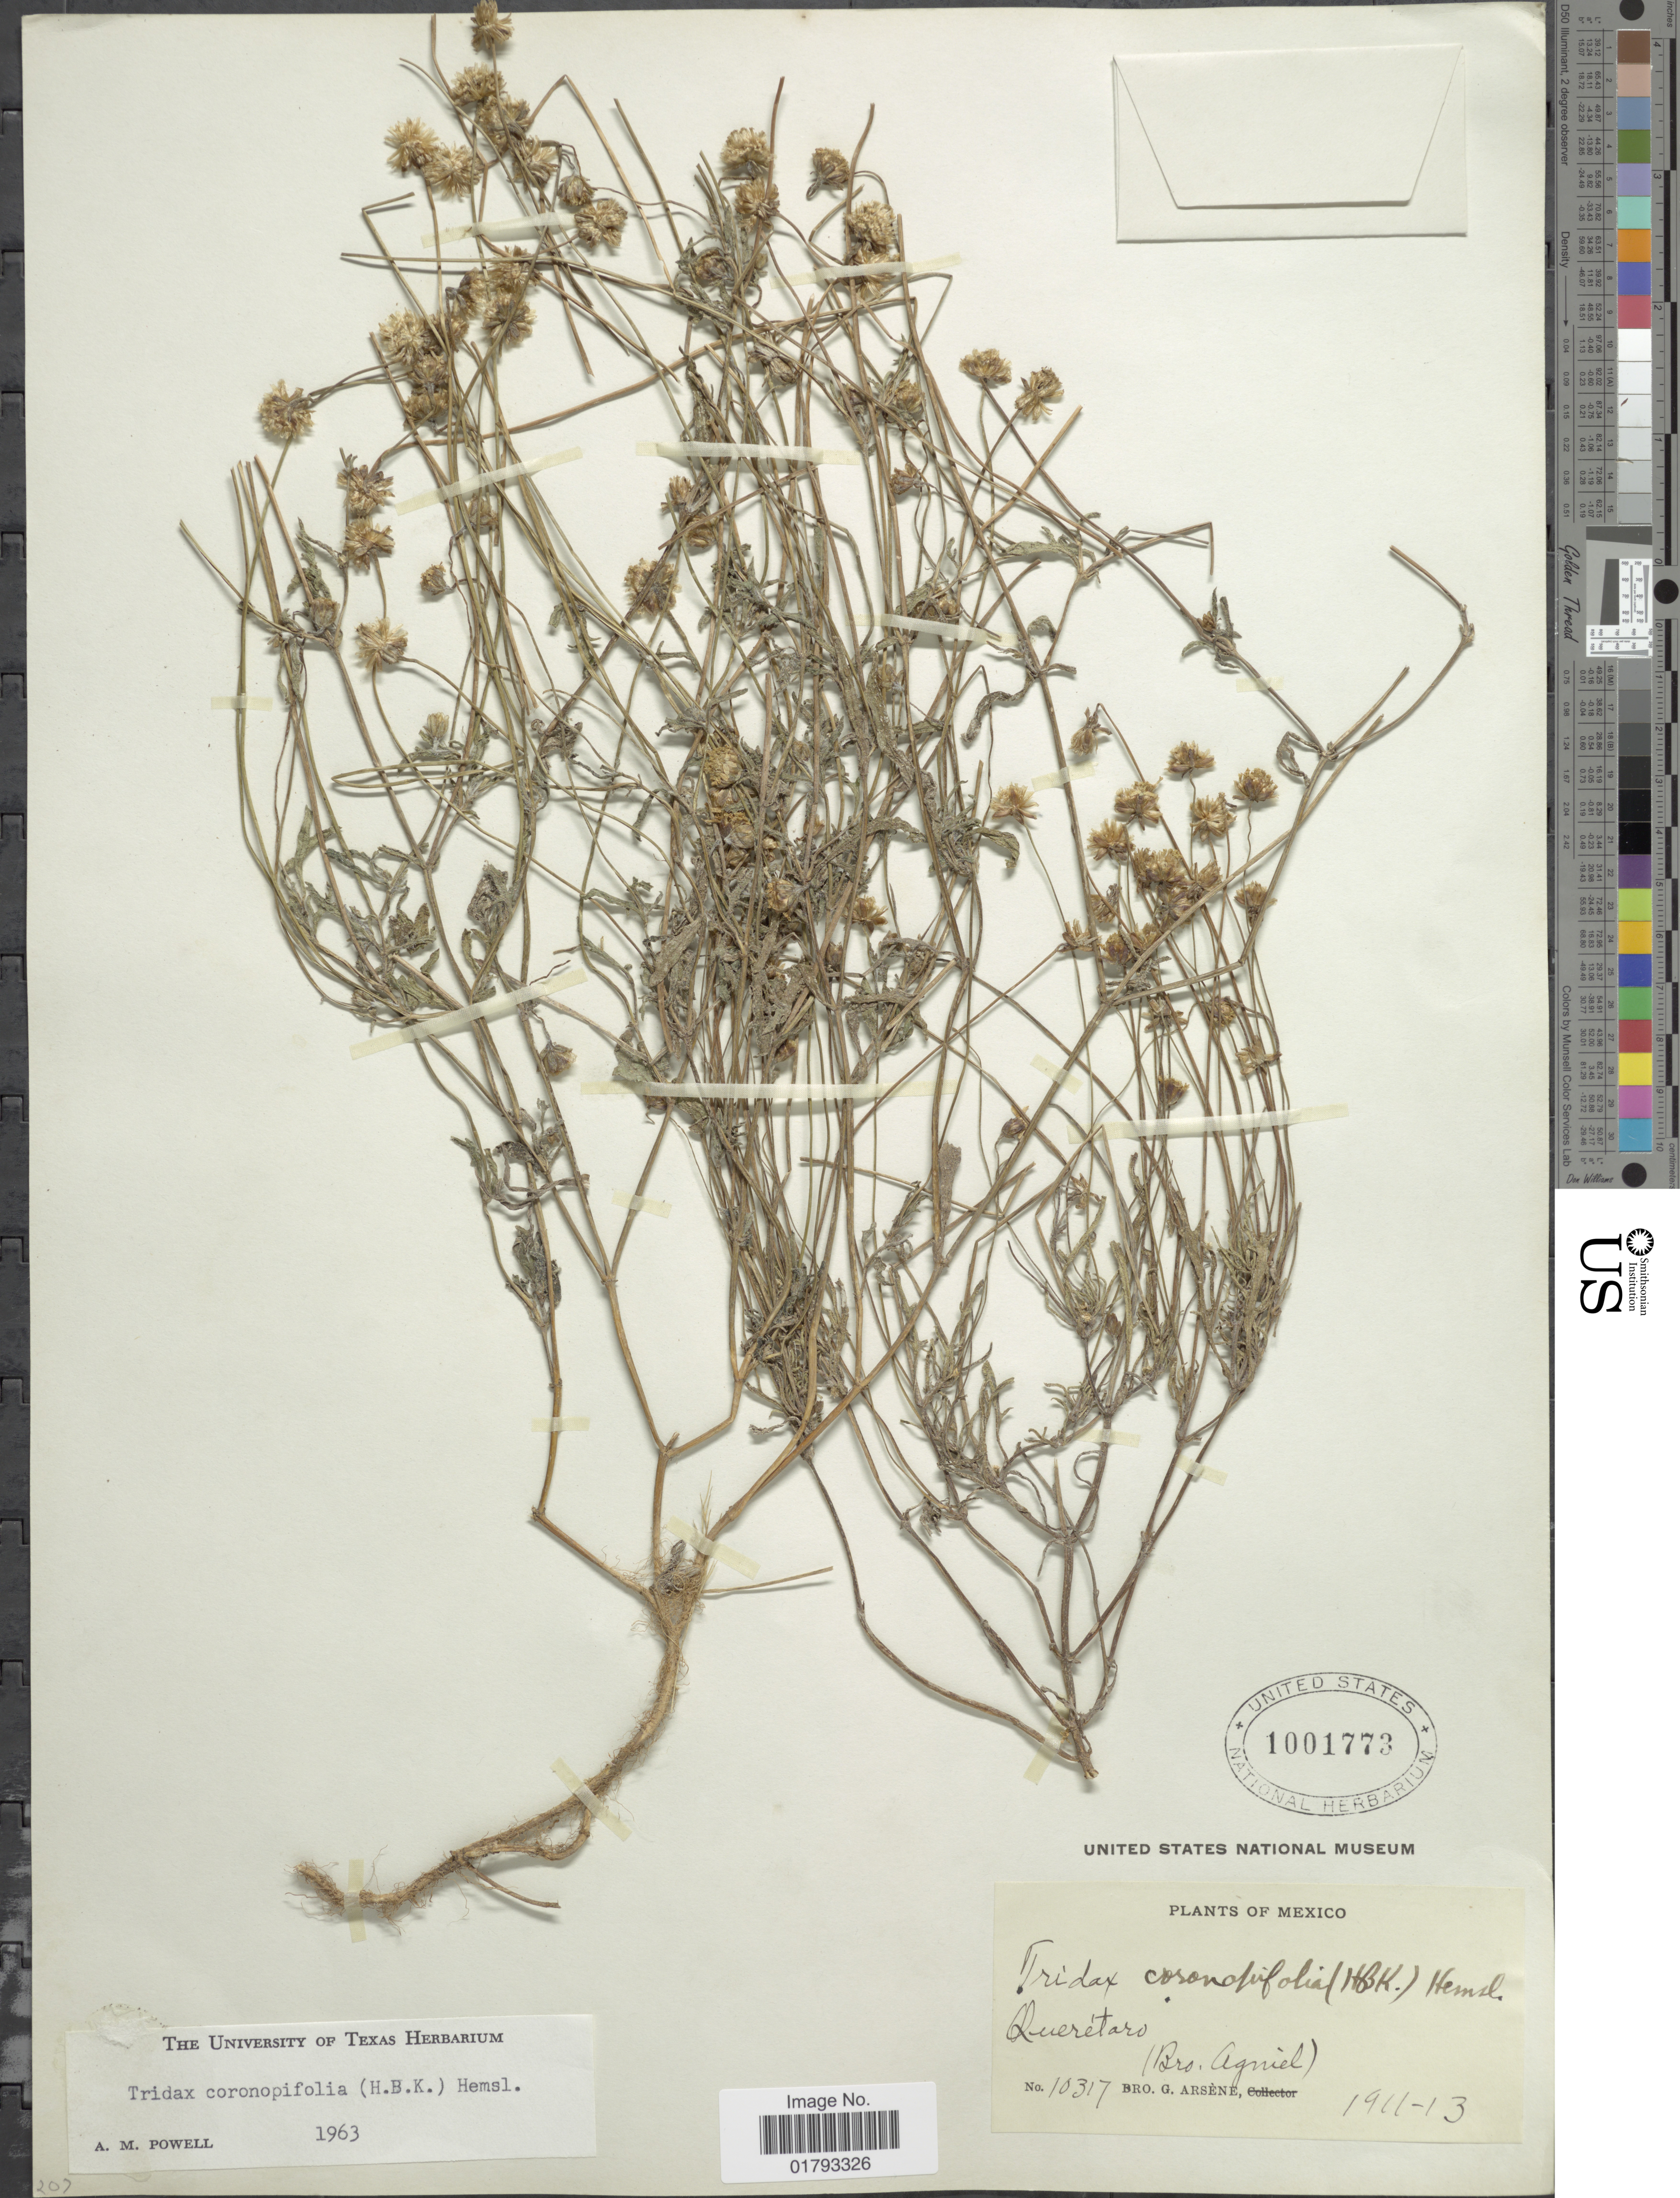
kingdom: Plantae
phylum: Tracheophyta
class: Magnoliopsida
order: Asterales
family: Asteraceae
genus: Tridax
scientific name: Tridax coronopifolia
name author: (Kunth) Hemsl.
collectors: Bro. Agniel & Bro. G. Arsène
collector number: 10317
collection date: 1911/1913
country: Mexico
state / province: Querétaro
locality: Queretaro.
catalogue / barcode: US 1001773